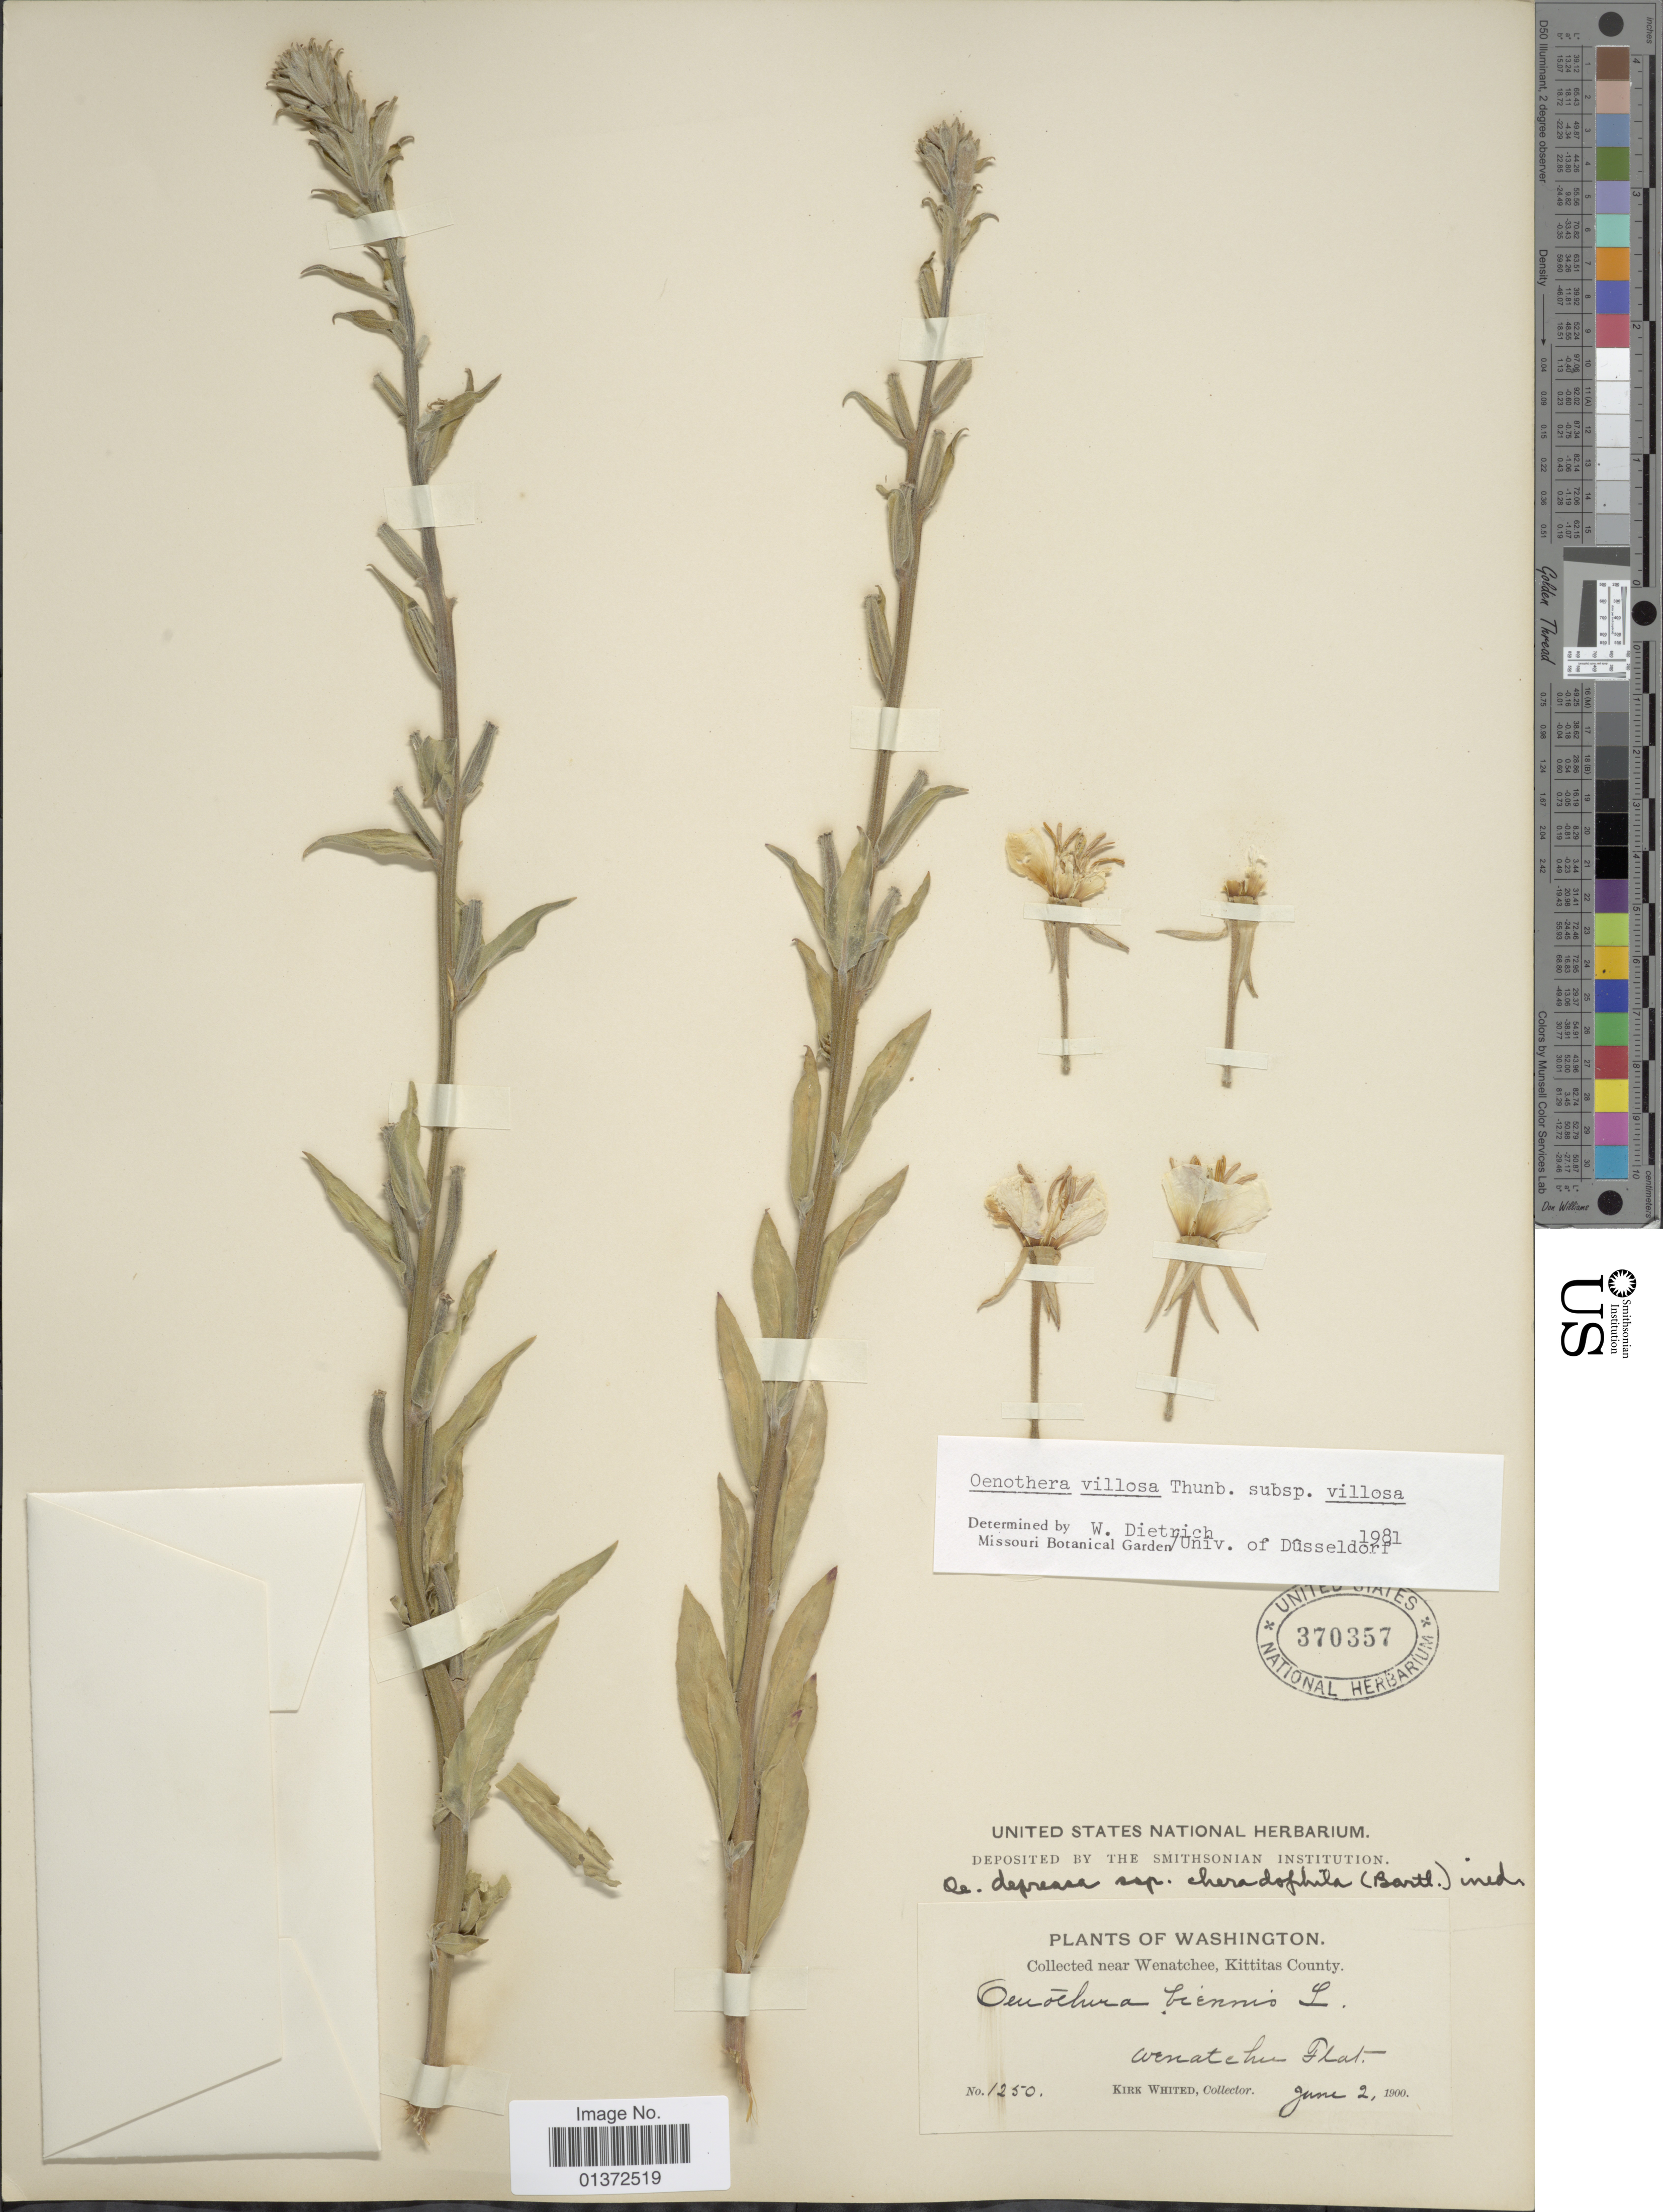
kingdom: Plantae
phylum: Tracheophyta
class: Magnoliopsida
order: Myrtales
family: Onagraceae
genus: Oenothera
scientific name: Oenothera villosa subsp. villosa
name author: Thunb.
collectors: K. Whited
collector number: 1250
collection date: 1900-06-02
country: United States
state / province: Washington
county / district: Chelan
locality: Near Wenatchee, Kittias County, Wenatchu Flat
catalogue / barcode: US 370357